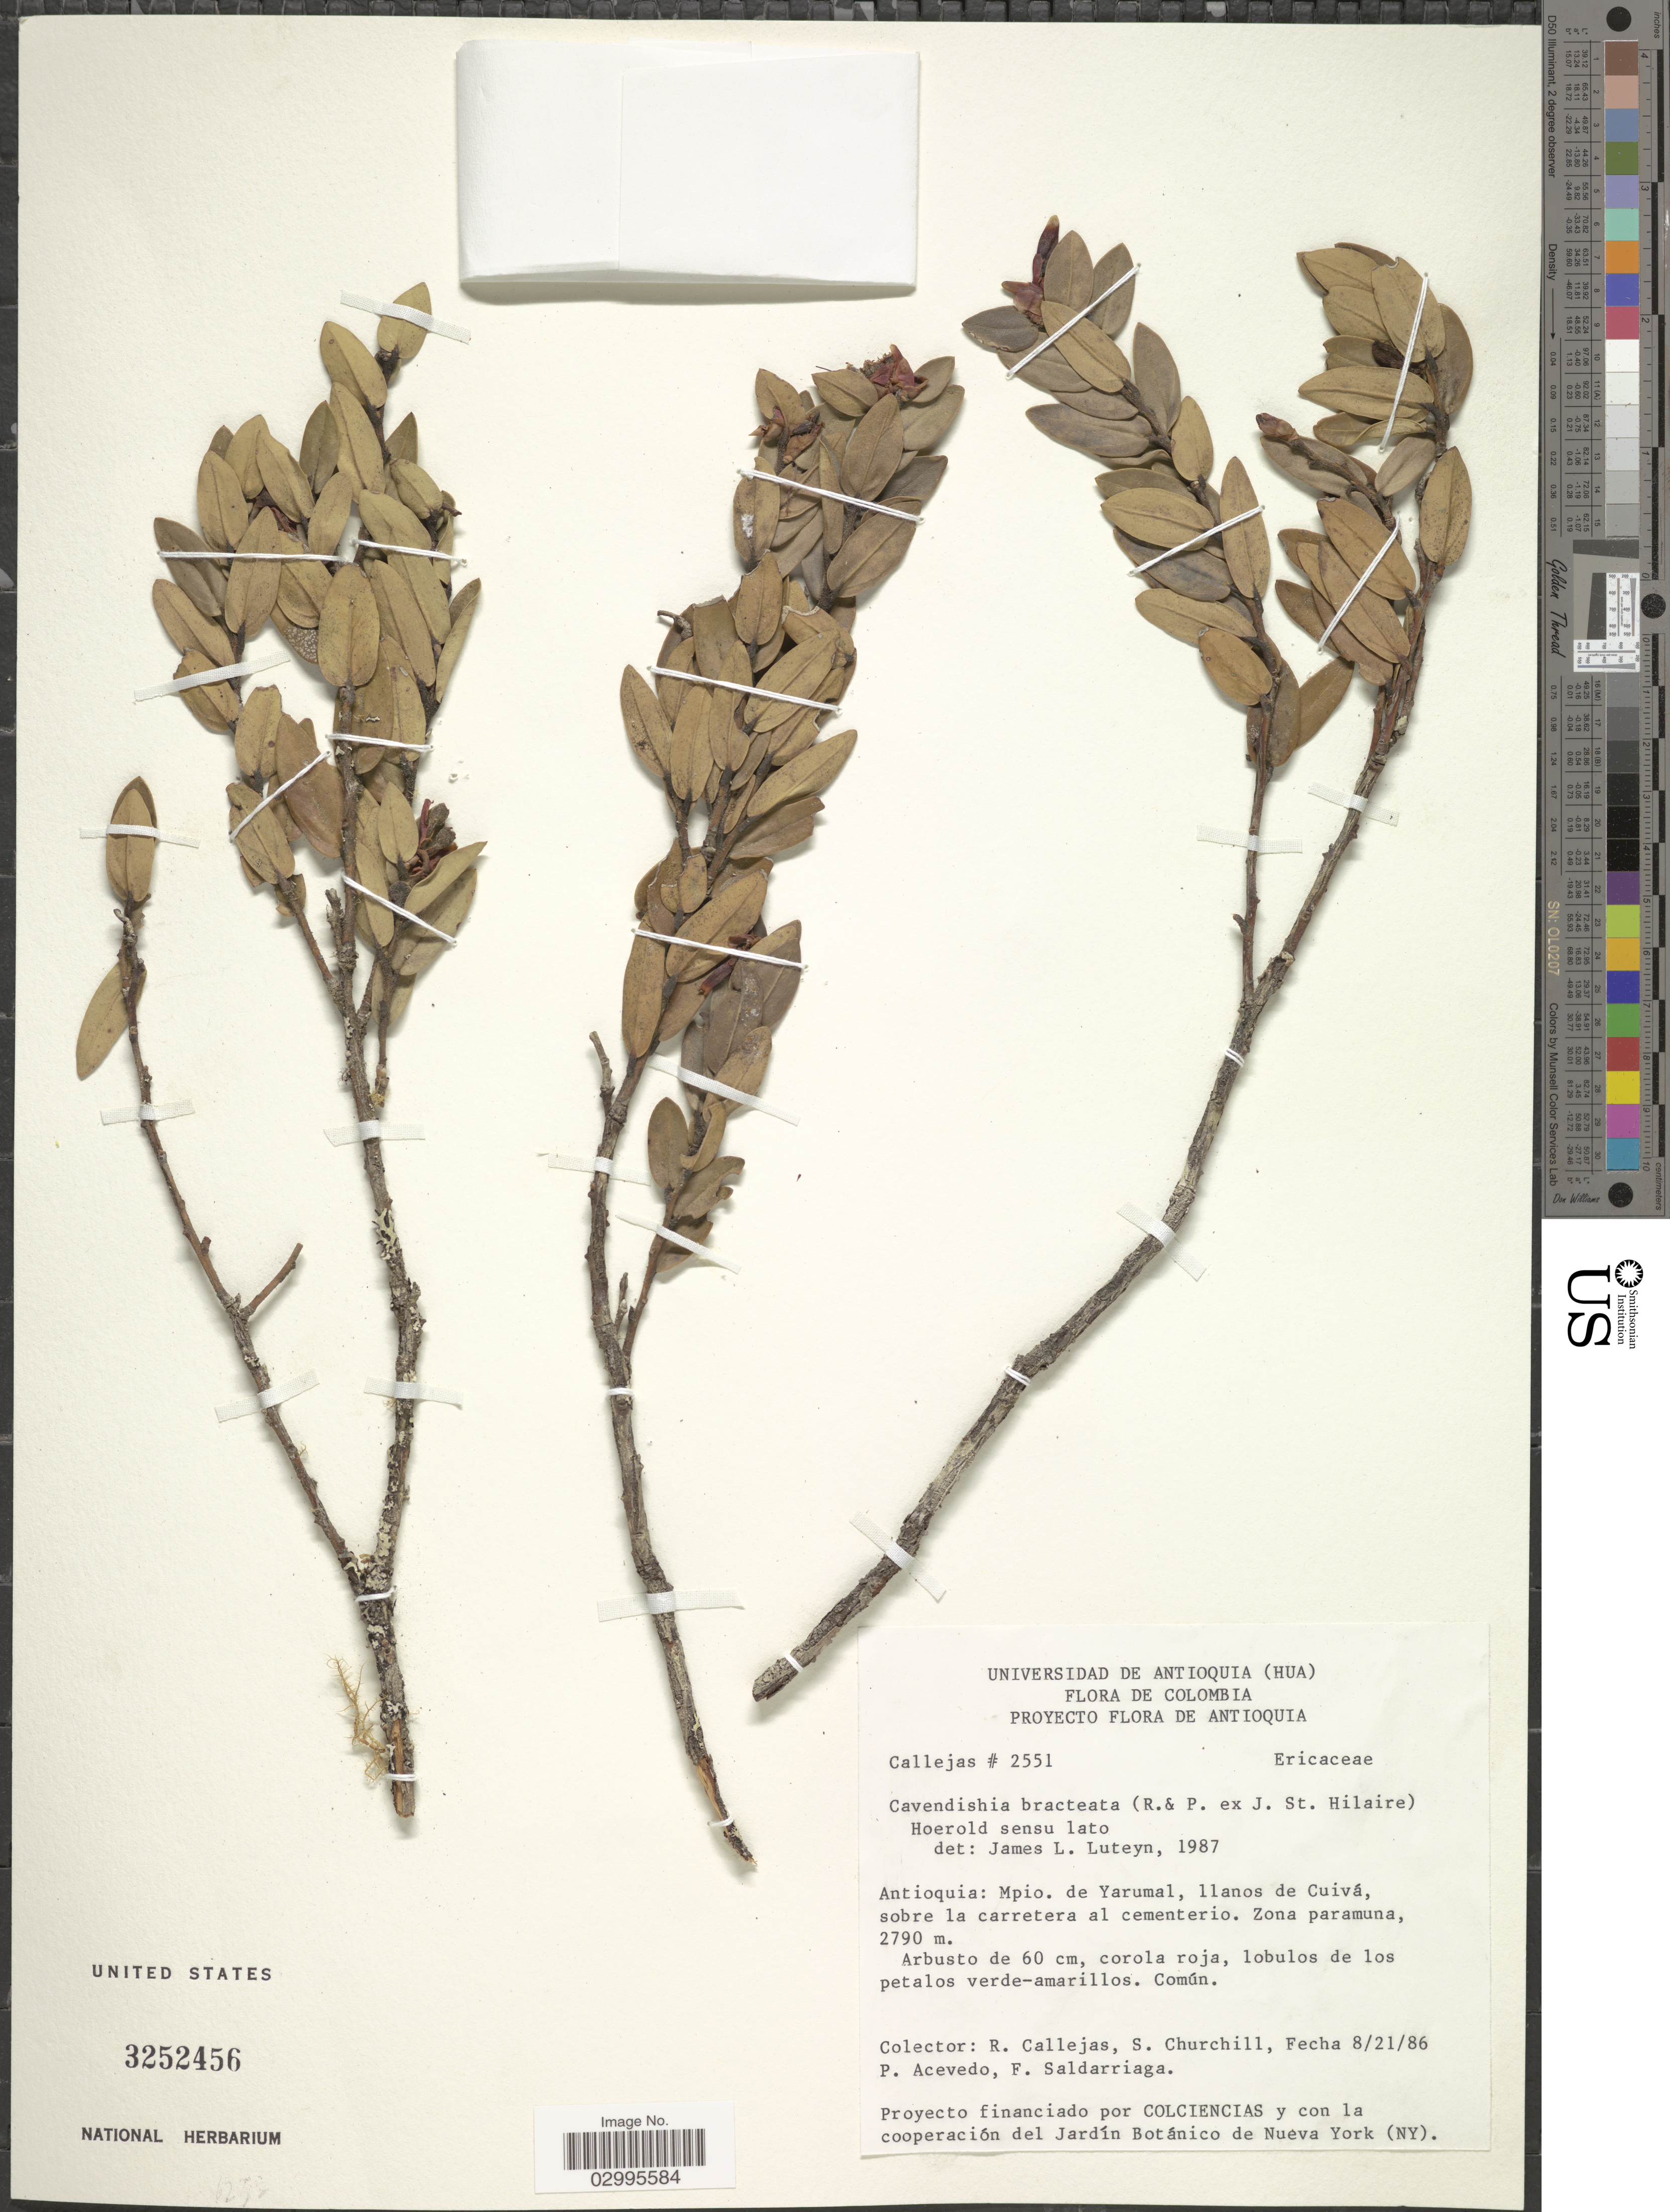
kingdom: Plantae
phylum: Tracheophyta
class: Magnoliopsida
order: Ericales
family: Ericaceae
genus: Cavendishia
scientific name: Cavendishia bracteata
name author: (Ruiz & Pav. ex J. St.-Hil.) Hoerold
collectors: R. Callejas, S. Churchill, P. Acevedo-Rodr. & F. Saldarriaga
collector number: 2551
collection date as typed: Transcribed d/m/y: 21/8/86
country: Colombia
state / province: Antioquia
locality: Mpio. de Yarumal, llanos de Cuivá, sobre la carretera al cementerio.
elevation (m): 2790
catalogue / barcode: US 3252456